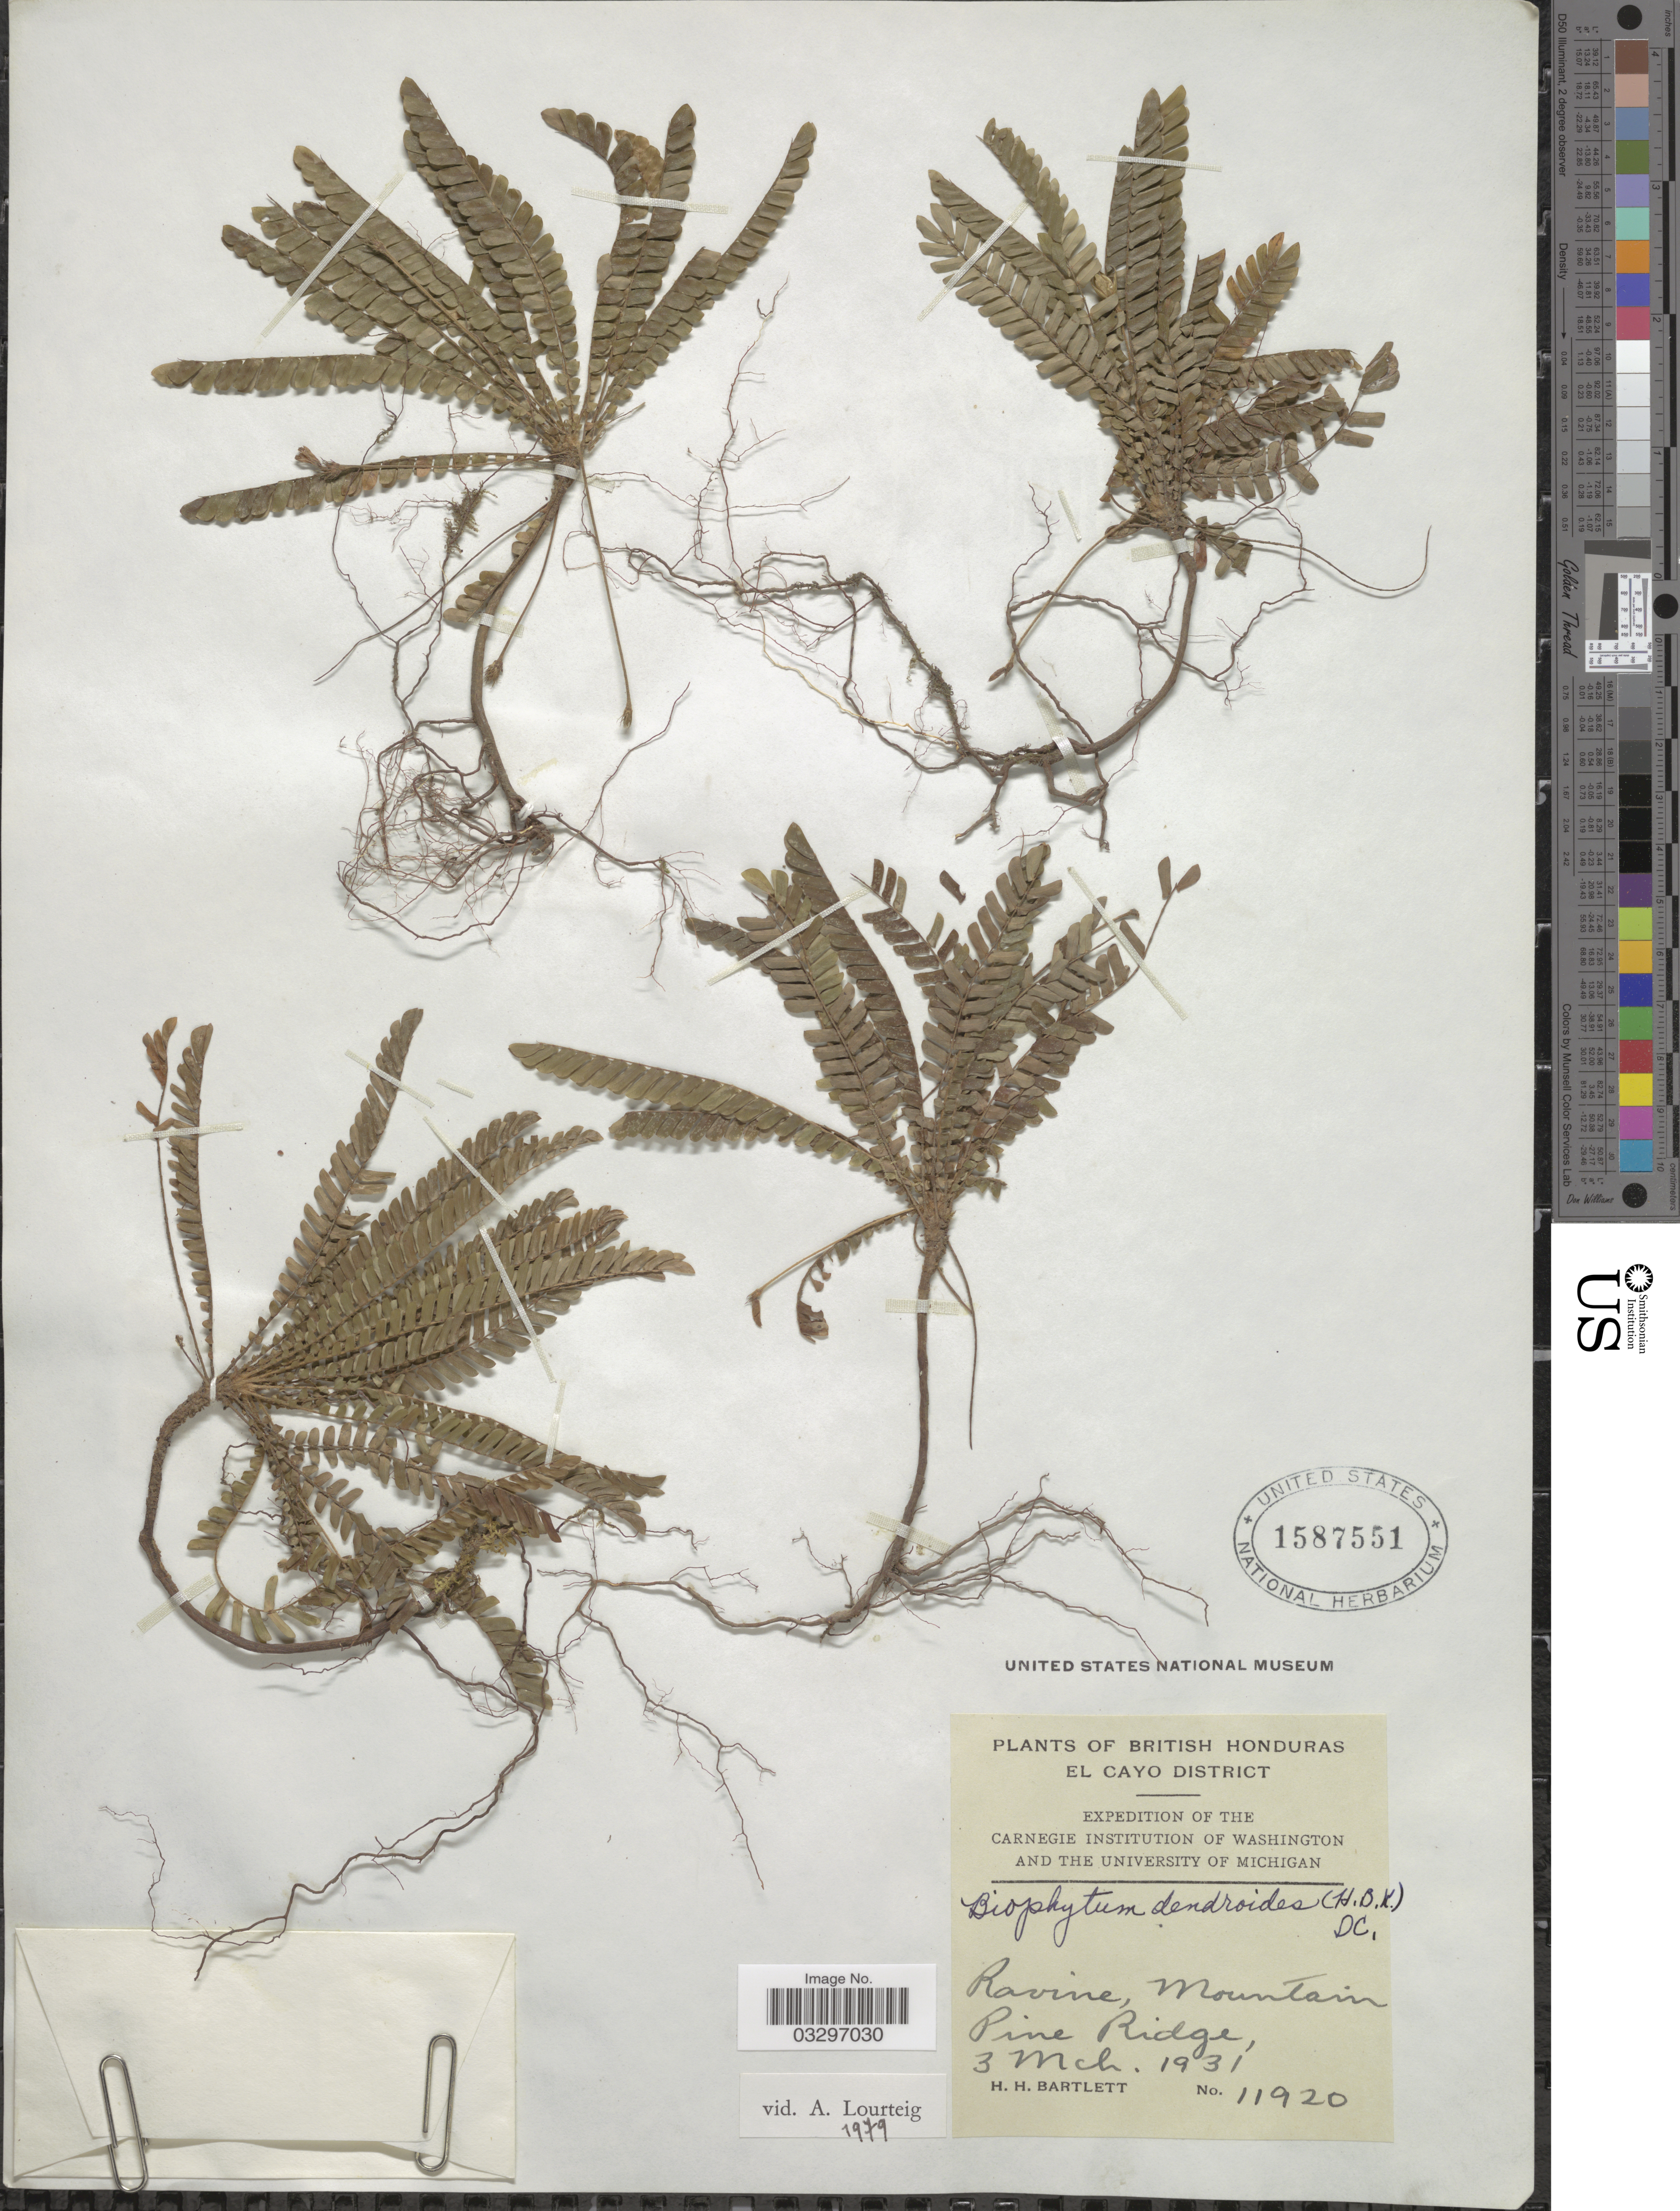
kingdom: Plantae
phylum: Tracheophyta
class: Magnoliopsida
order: Oxalidales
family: Oxalidaceae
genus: Biophytum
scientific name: Biophytum dendroides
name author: (Kunth) DC.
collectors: H. H. Bartlett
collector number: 11920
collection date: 1931-03-03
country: Belize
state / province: Cayo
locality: British Honduras, El Cayo District, Ravine, Mountain Pine Ridge.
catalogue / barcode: US 1587551